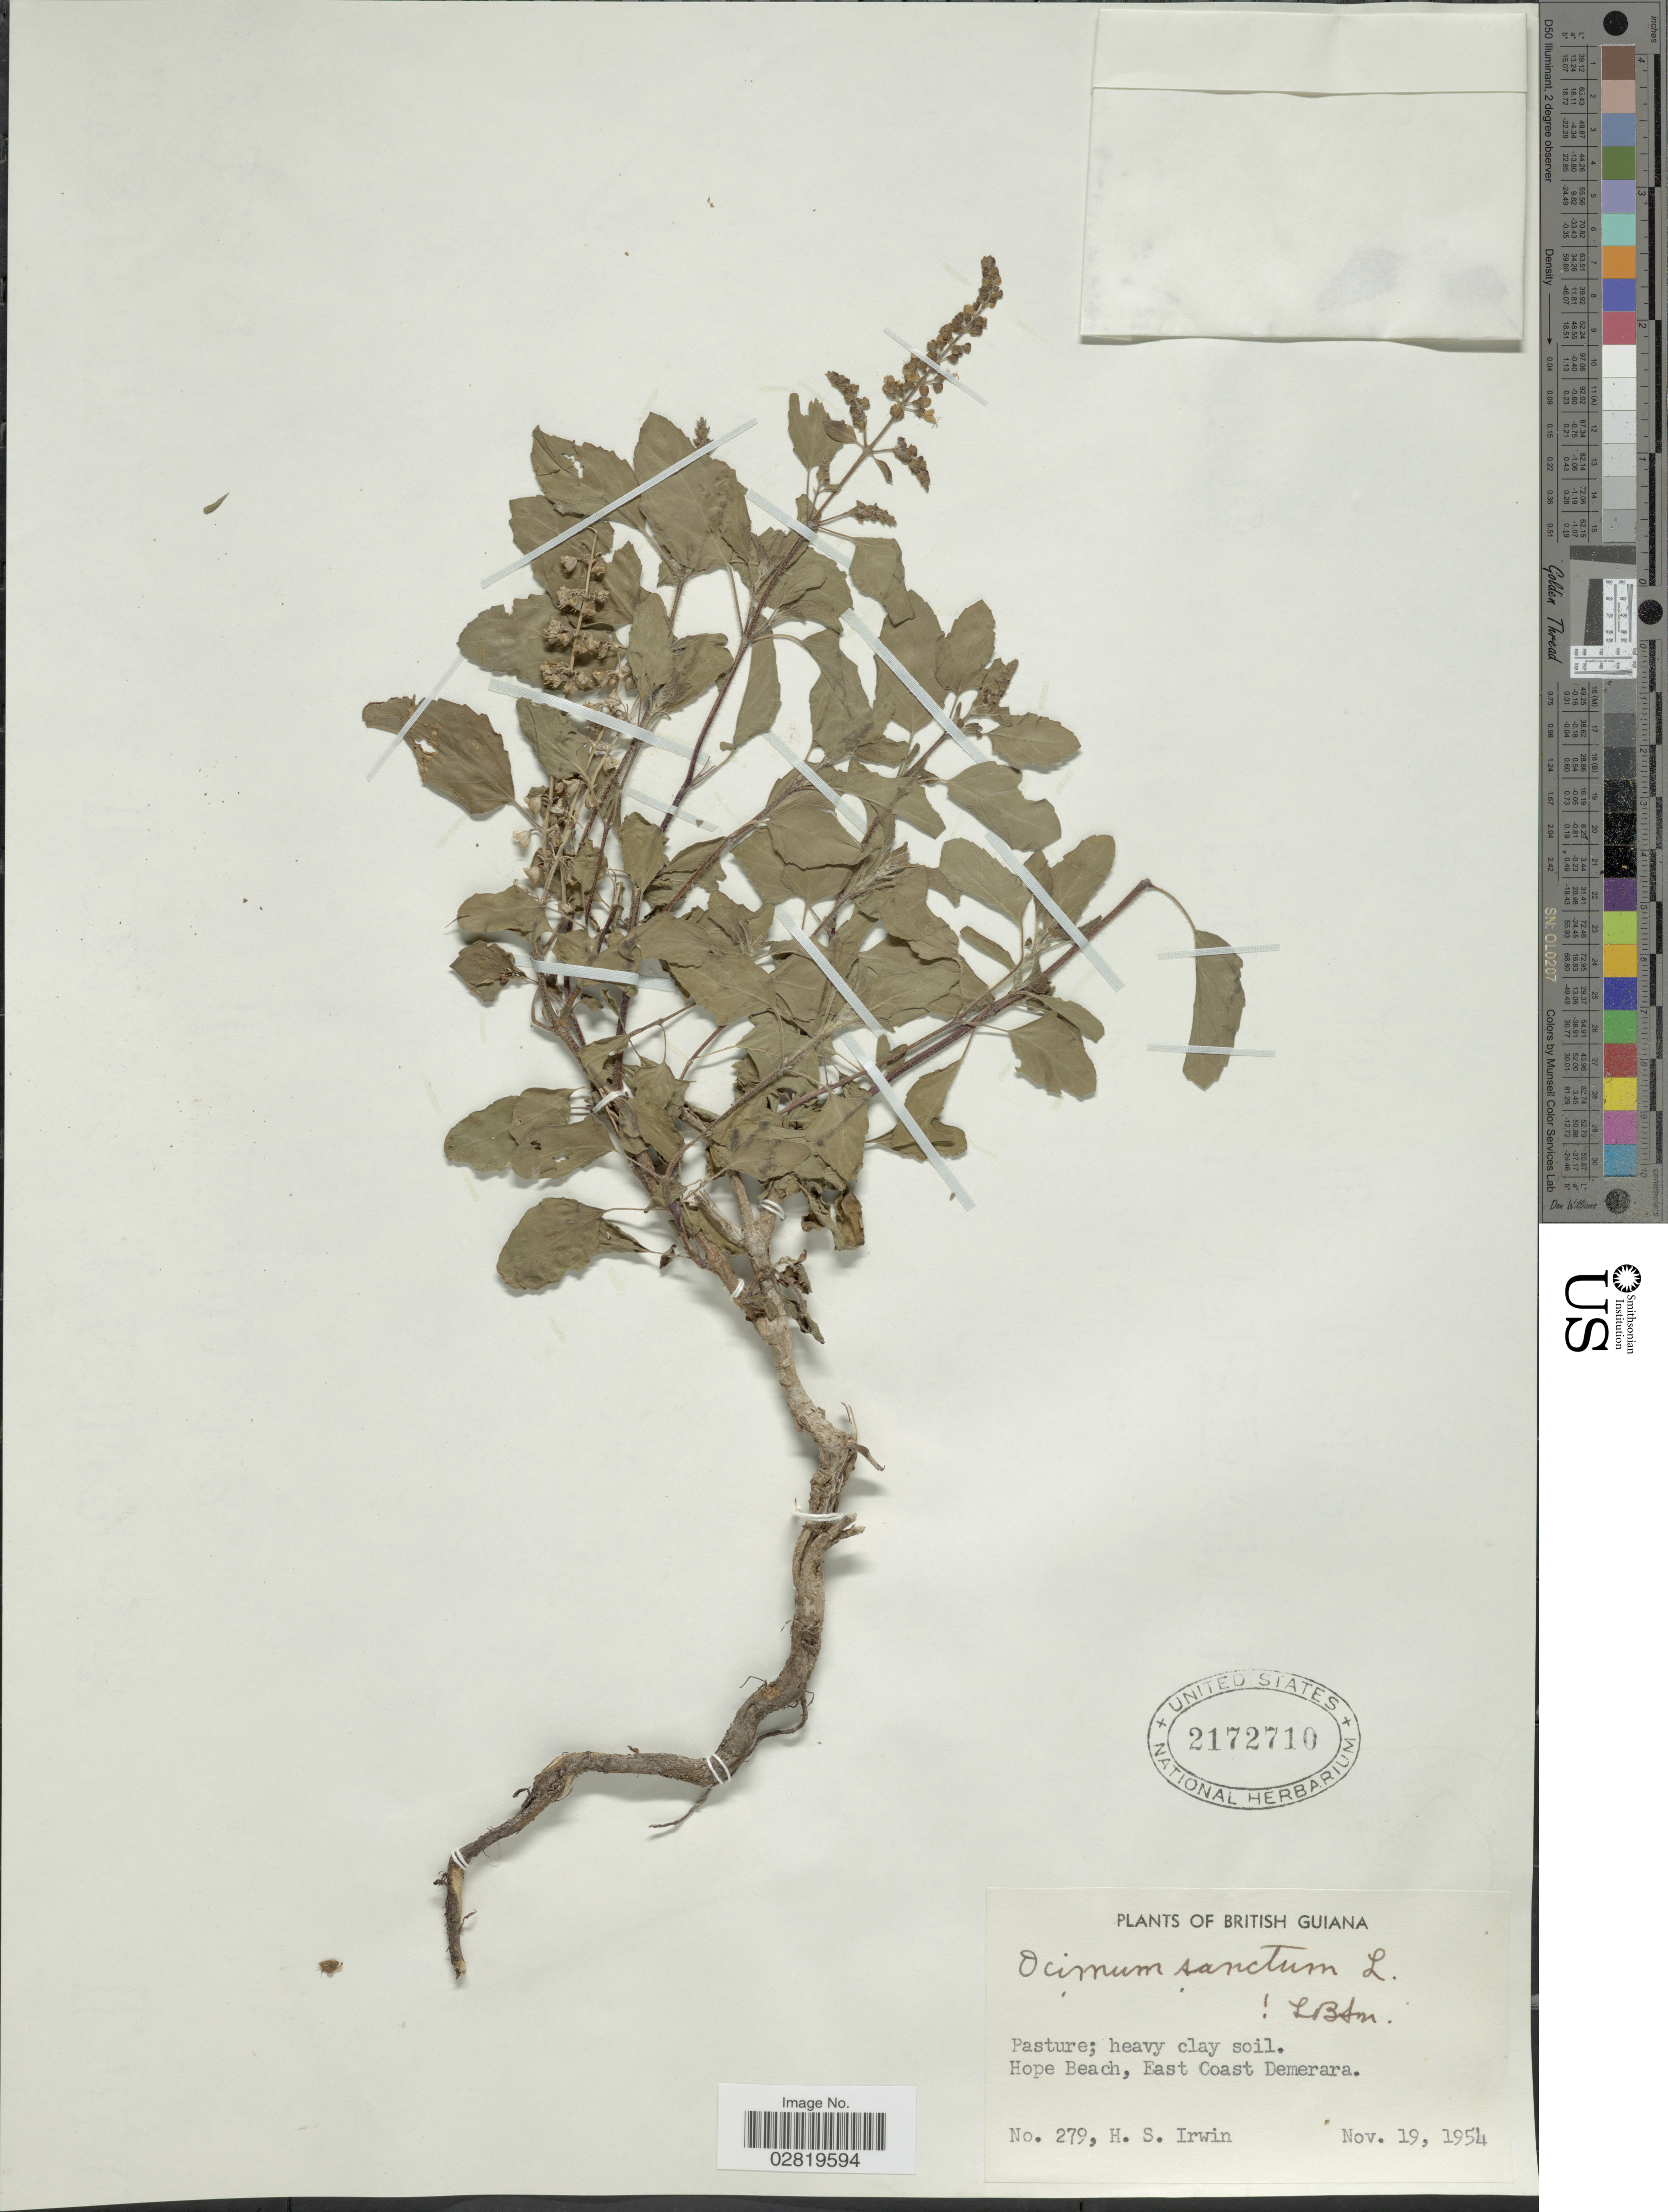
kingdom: Plantae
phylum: Tracheophyta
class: Magnoliopsida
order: Lamiales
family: Lamiaceae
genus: Ocimum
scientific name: Ocimum sanctum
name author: L.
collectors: H. Irwin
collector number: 279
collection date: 1954-11-19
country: Guyana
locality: British Guiana, Hope Beach, East Coast Demerara.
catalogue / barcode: US 2172710